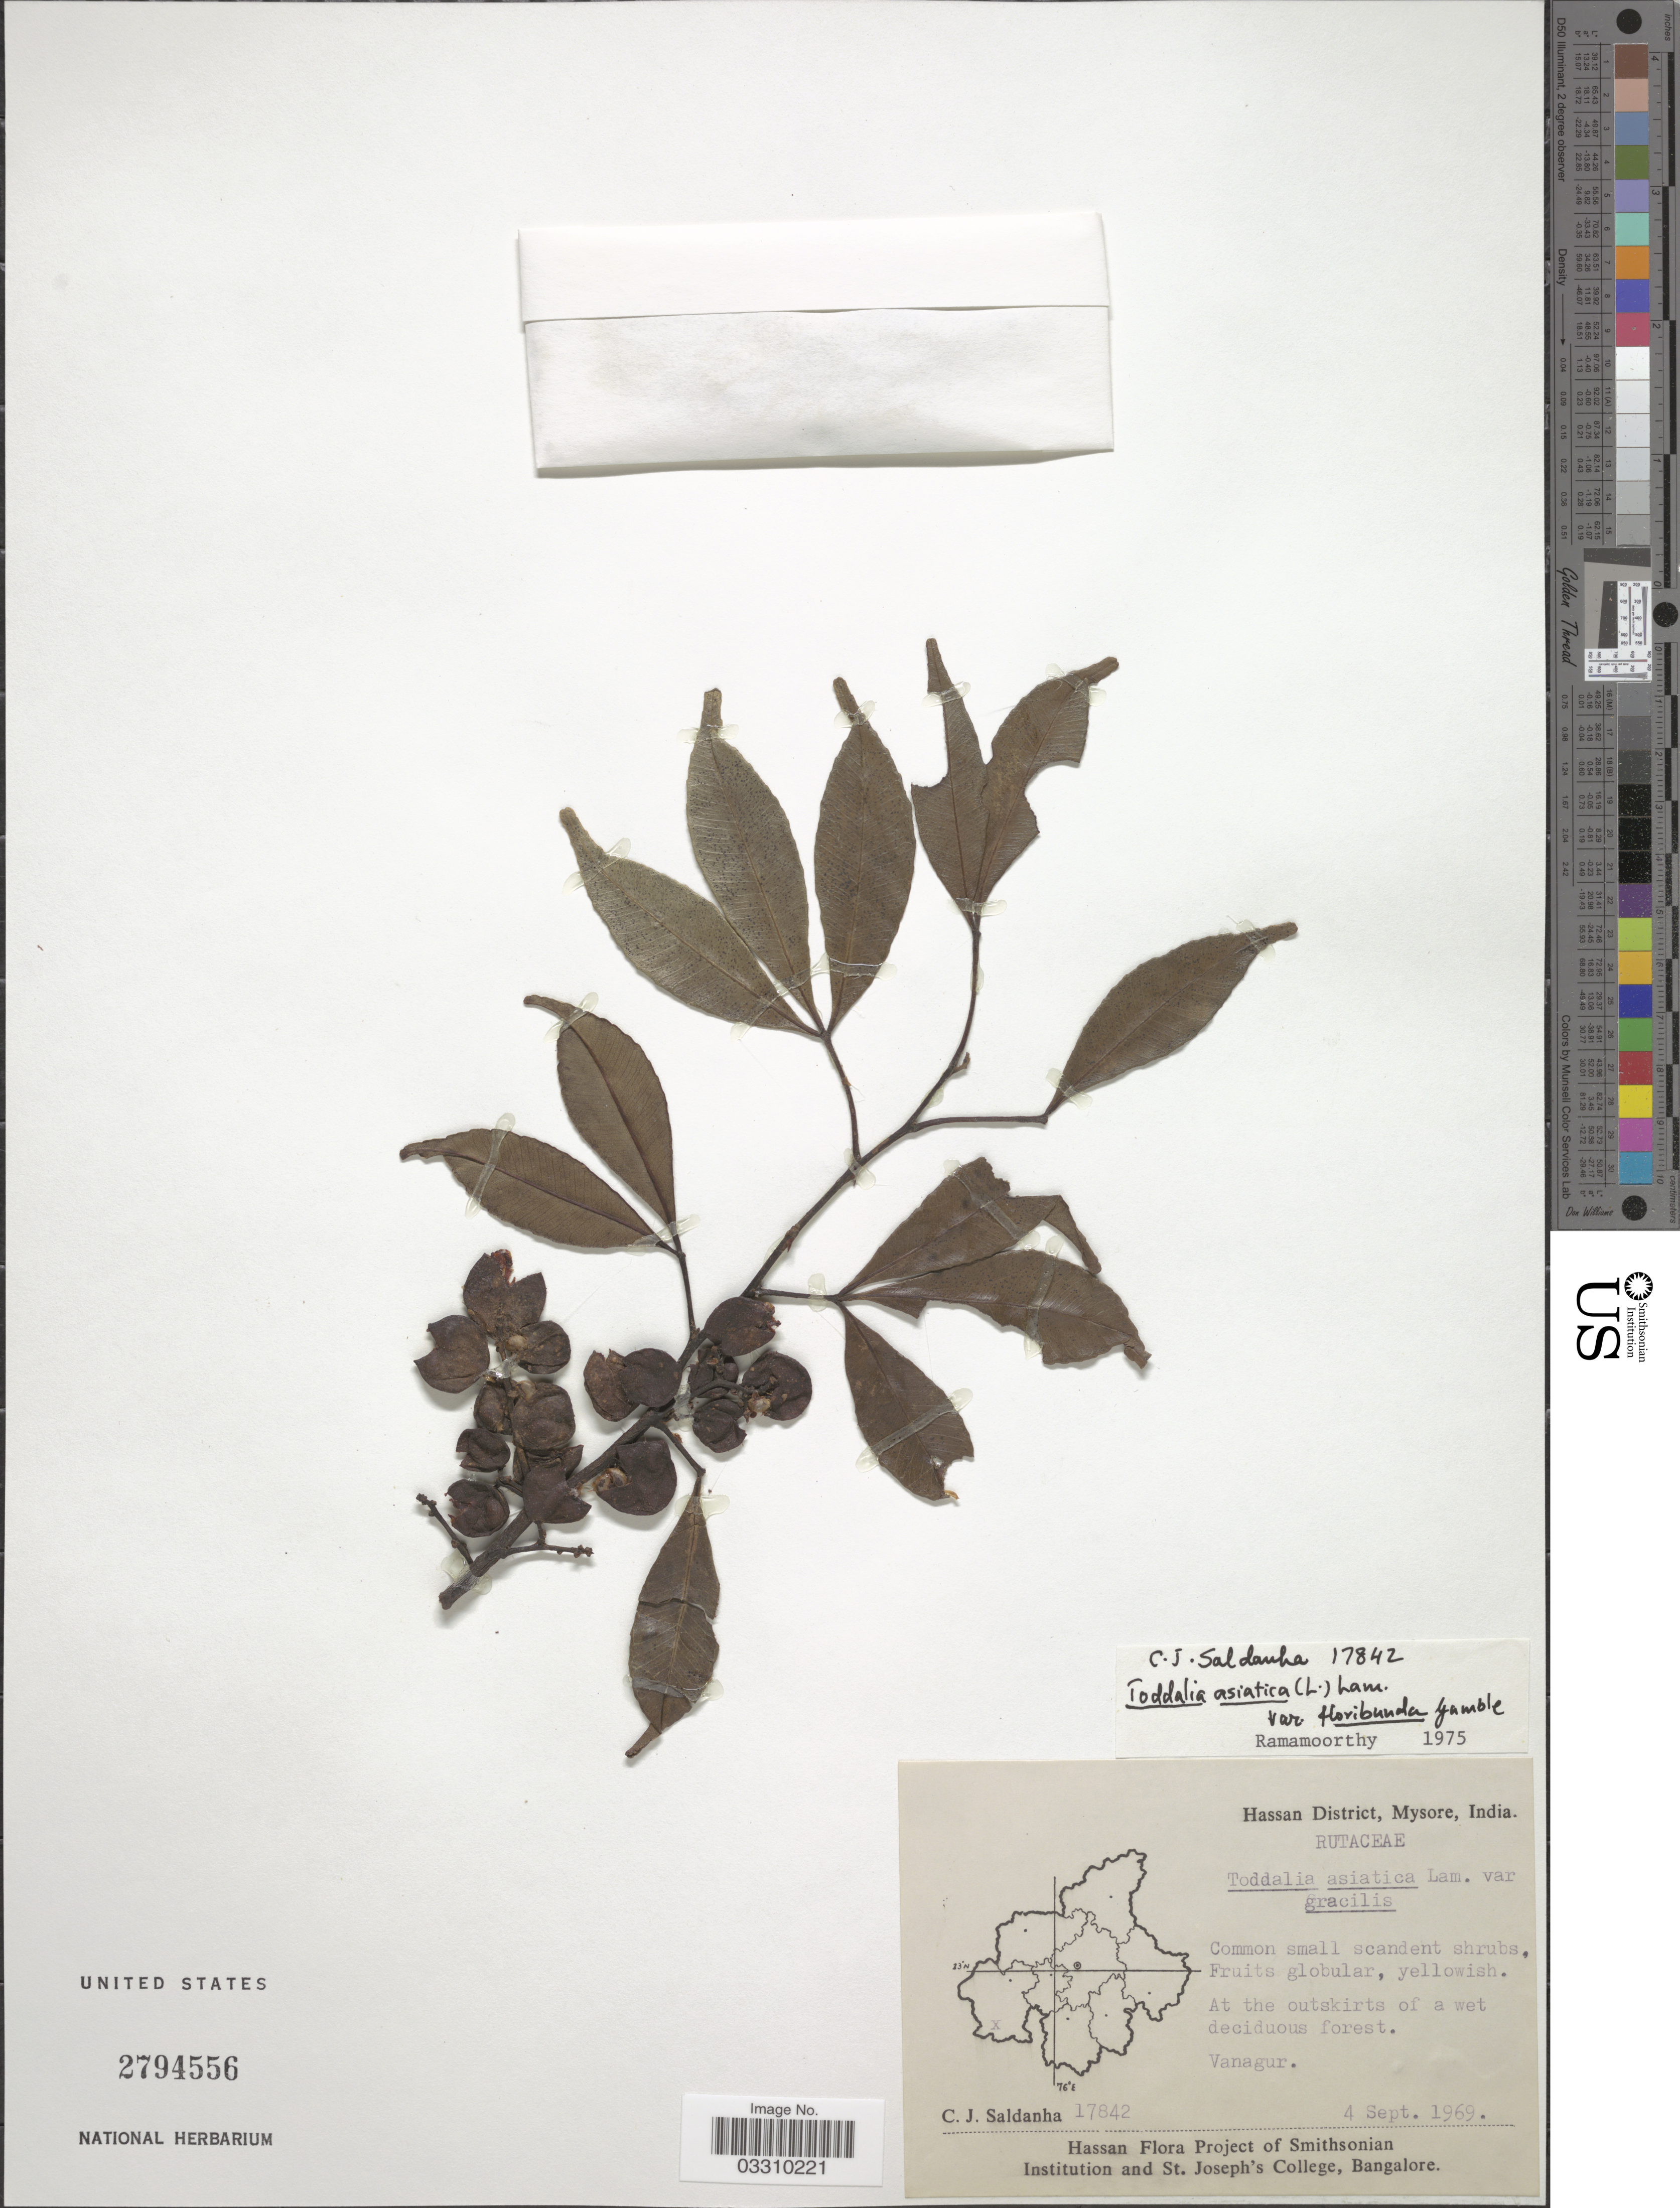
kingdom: Plantae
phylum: Tracheophyta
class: Magnoliopsida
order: Sapindales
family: Rutaceae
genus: Zanthoxylum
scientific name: Zanthoxylum asiaticum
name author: (L.) Appelhans et al.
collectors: C. J. Saldanha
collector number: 17842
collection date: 1969-09-04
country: India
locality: Hassan District, Mysore. Vanagur.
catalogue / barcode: US 2794556